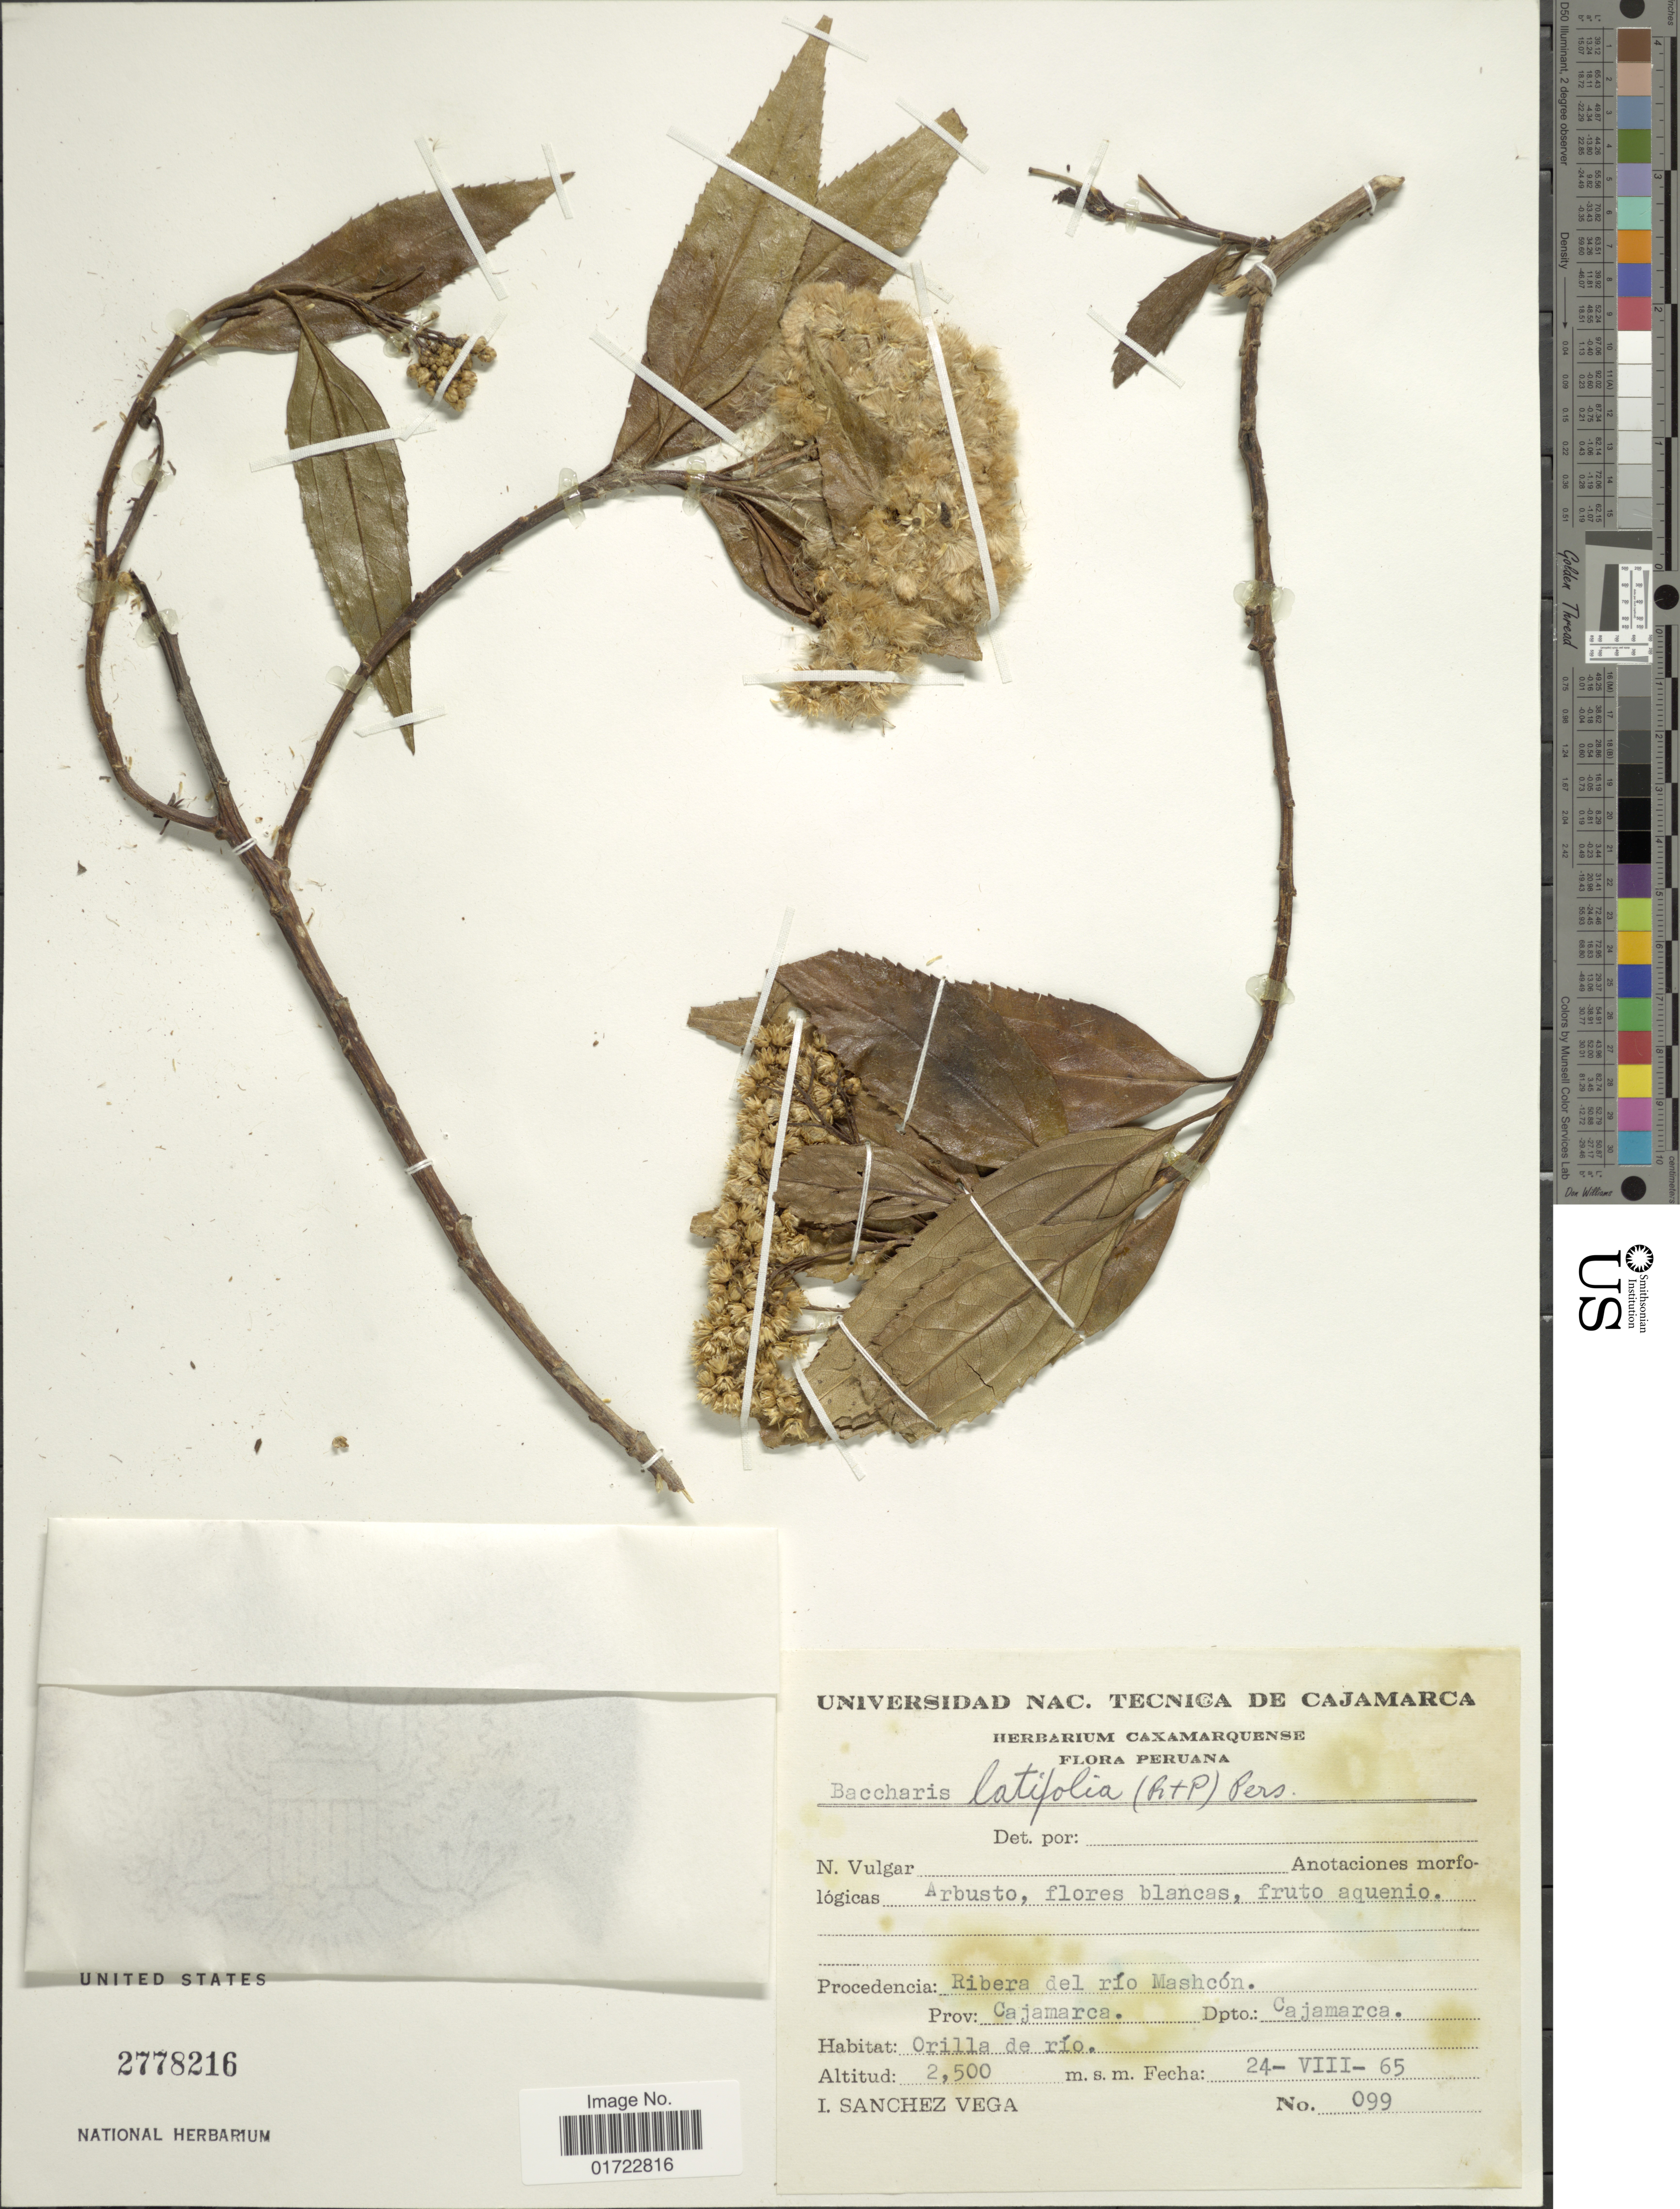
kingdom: Plantae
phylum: Tracheophyta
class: Magnoliopsida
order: Asterales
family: Asteraceae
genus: Baccharis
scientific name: Baccharis latifolia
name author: (Ruiz & Pav.) Pers.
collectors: I. Sánchez Vega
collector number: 099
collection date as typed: Transcribed d/m/y: 24/8/65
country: Peru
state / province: Cajamarca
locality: Dpto. Cajamarca, Ribera del Río Mashcón.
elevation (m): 2500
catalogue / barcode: US 2778216